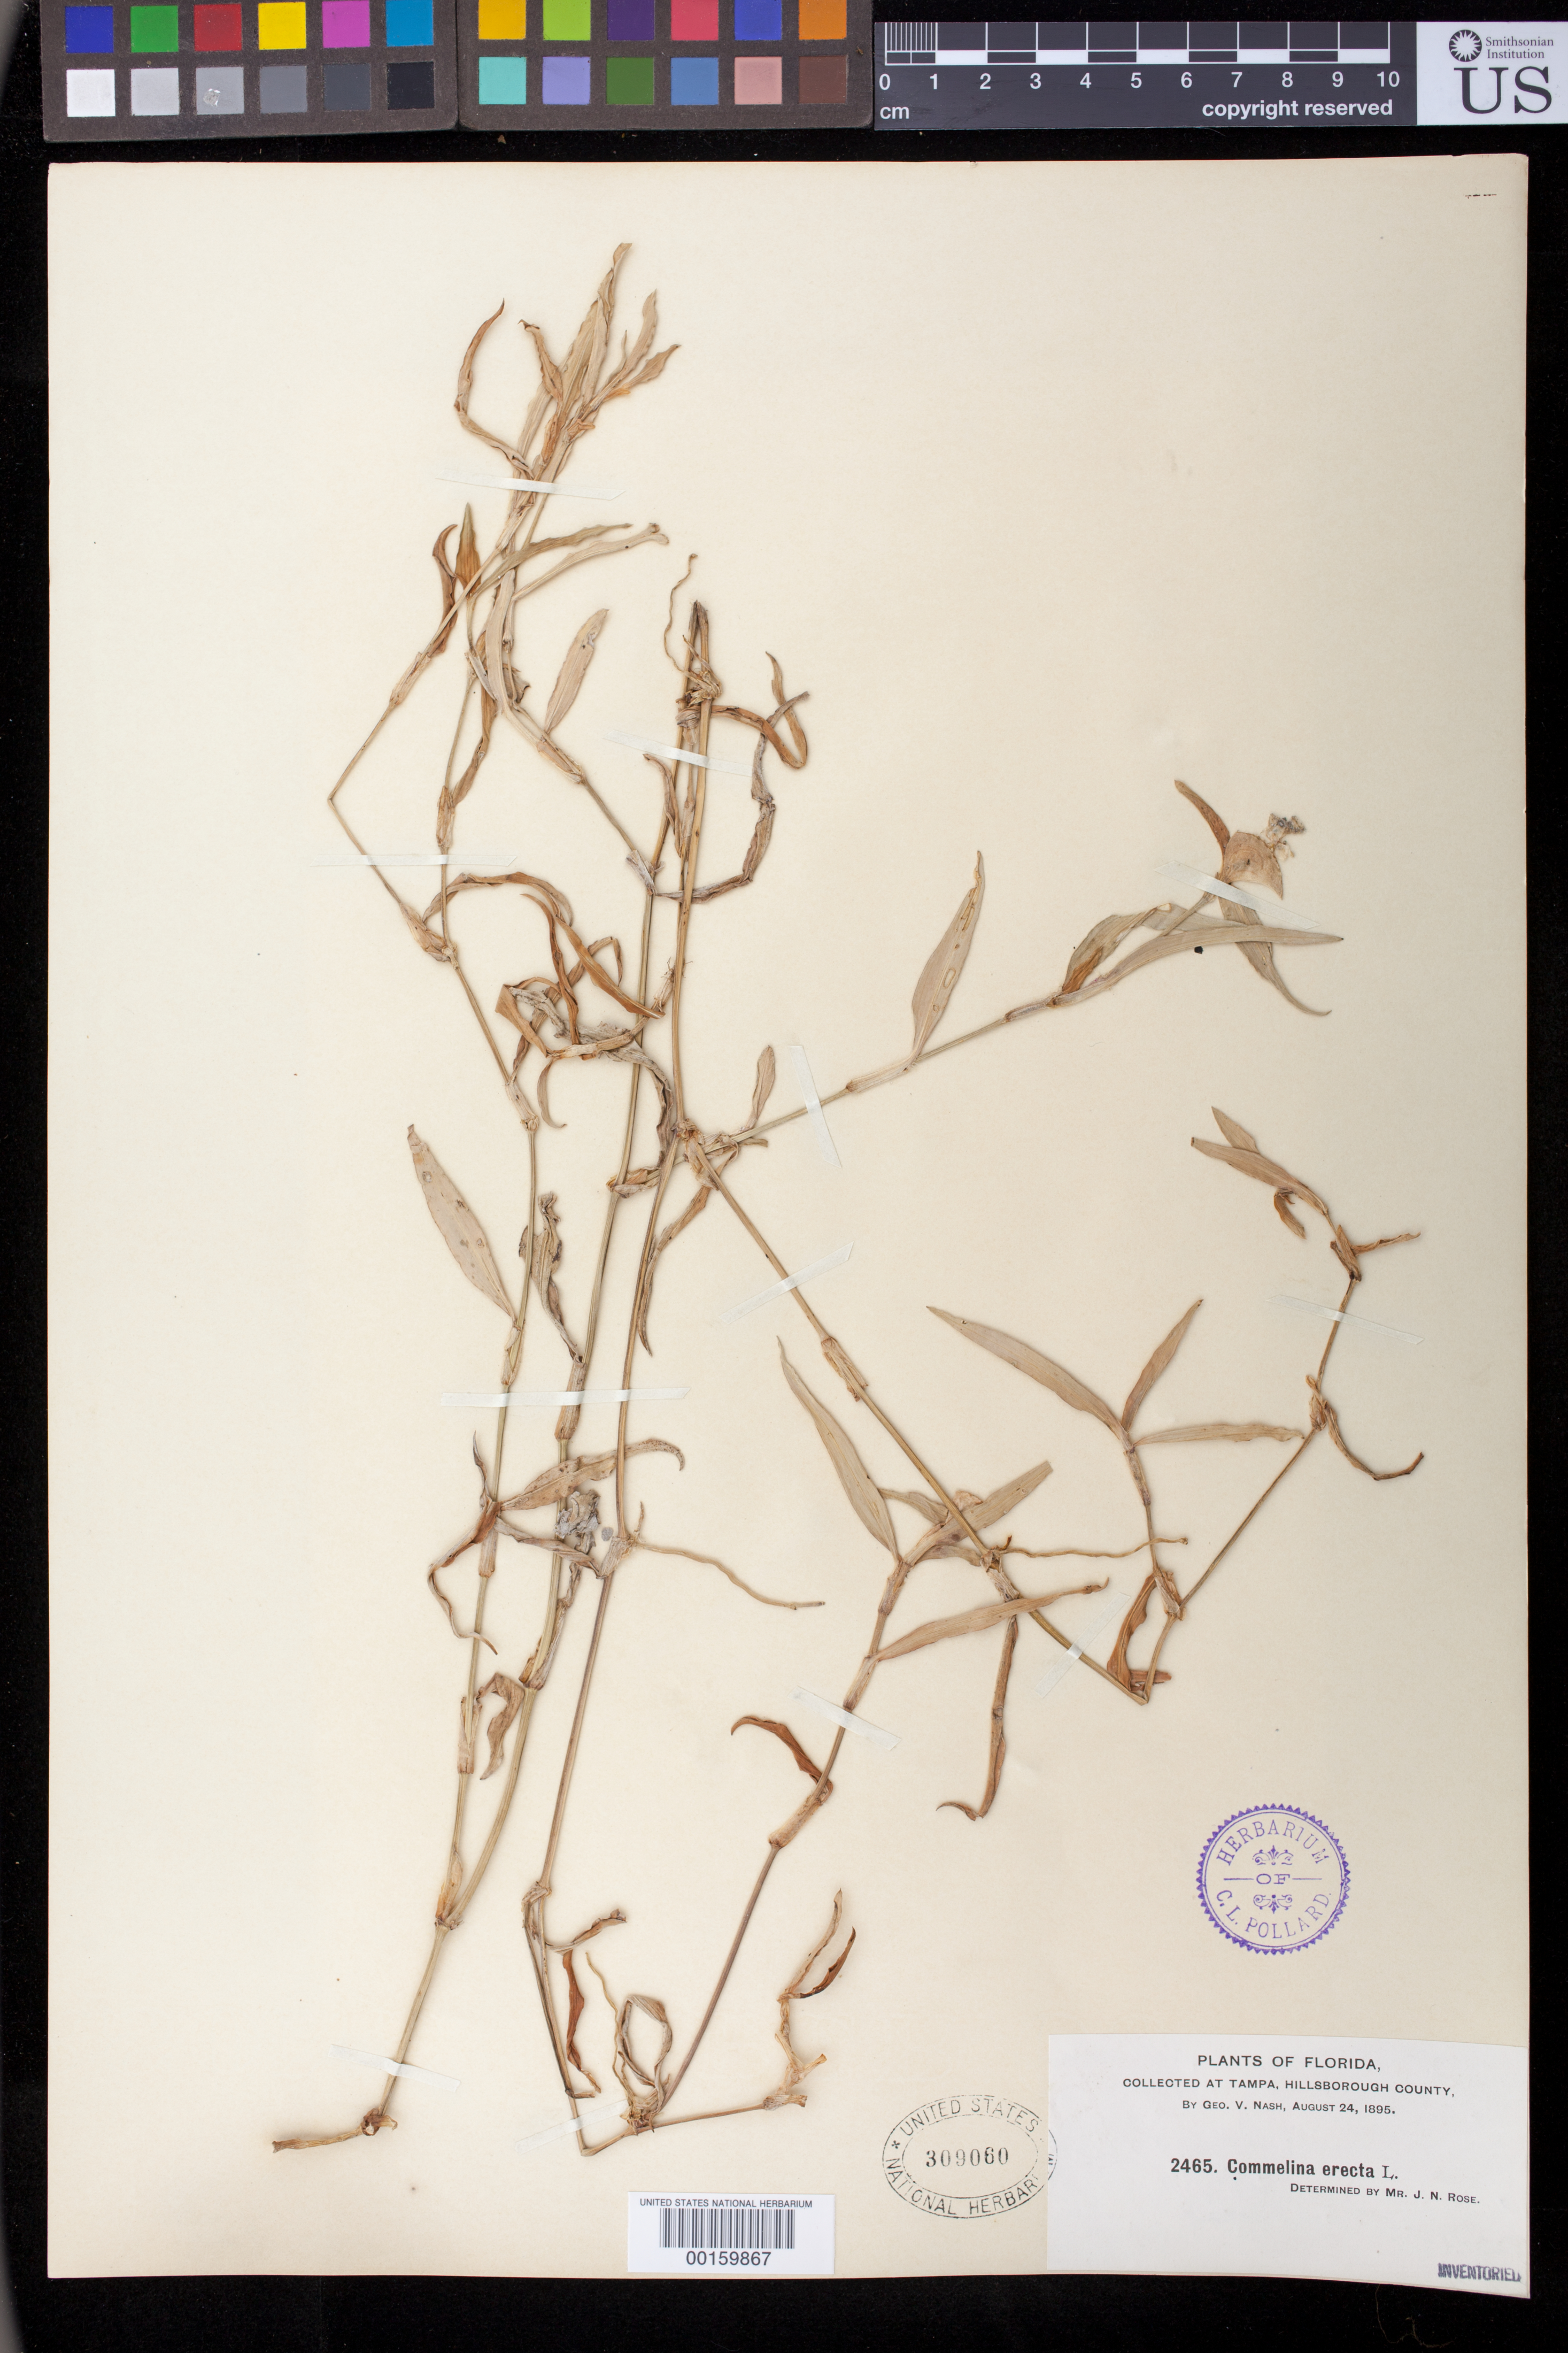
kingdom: Plantae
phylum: Tracheophyta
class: Liliopsida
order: Commelinales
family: Commelinaceae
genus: Commelina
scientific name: Commelina nashii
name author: Small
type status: Isotype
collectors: G. V. Nash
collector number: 2465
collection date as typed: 24 Aug 1895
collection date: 1895-08-24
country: United States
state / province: Florida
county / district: Hillsborough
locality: Tampa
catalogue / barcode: US 309060